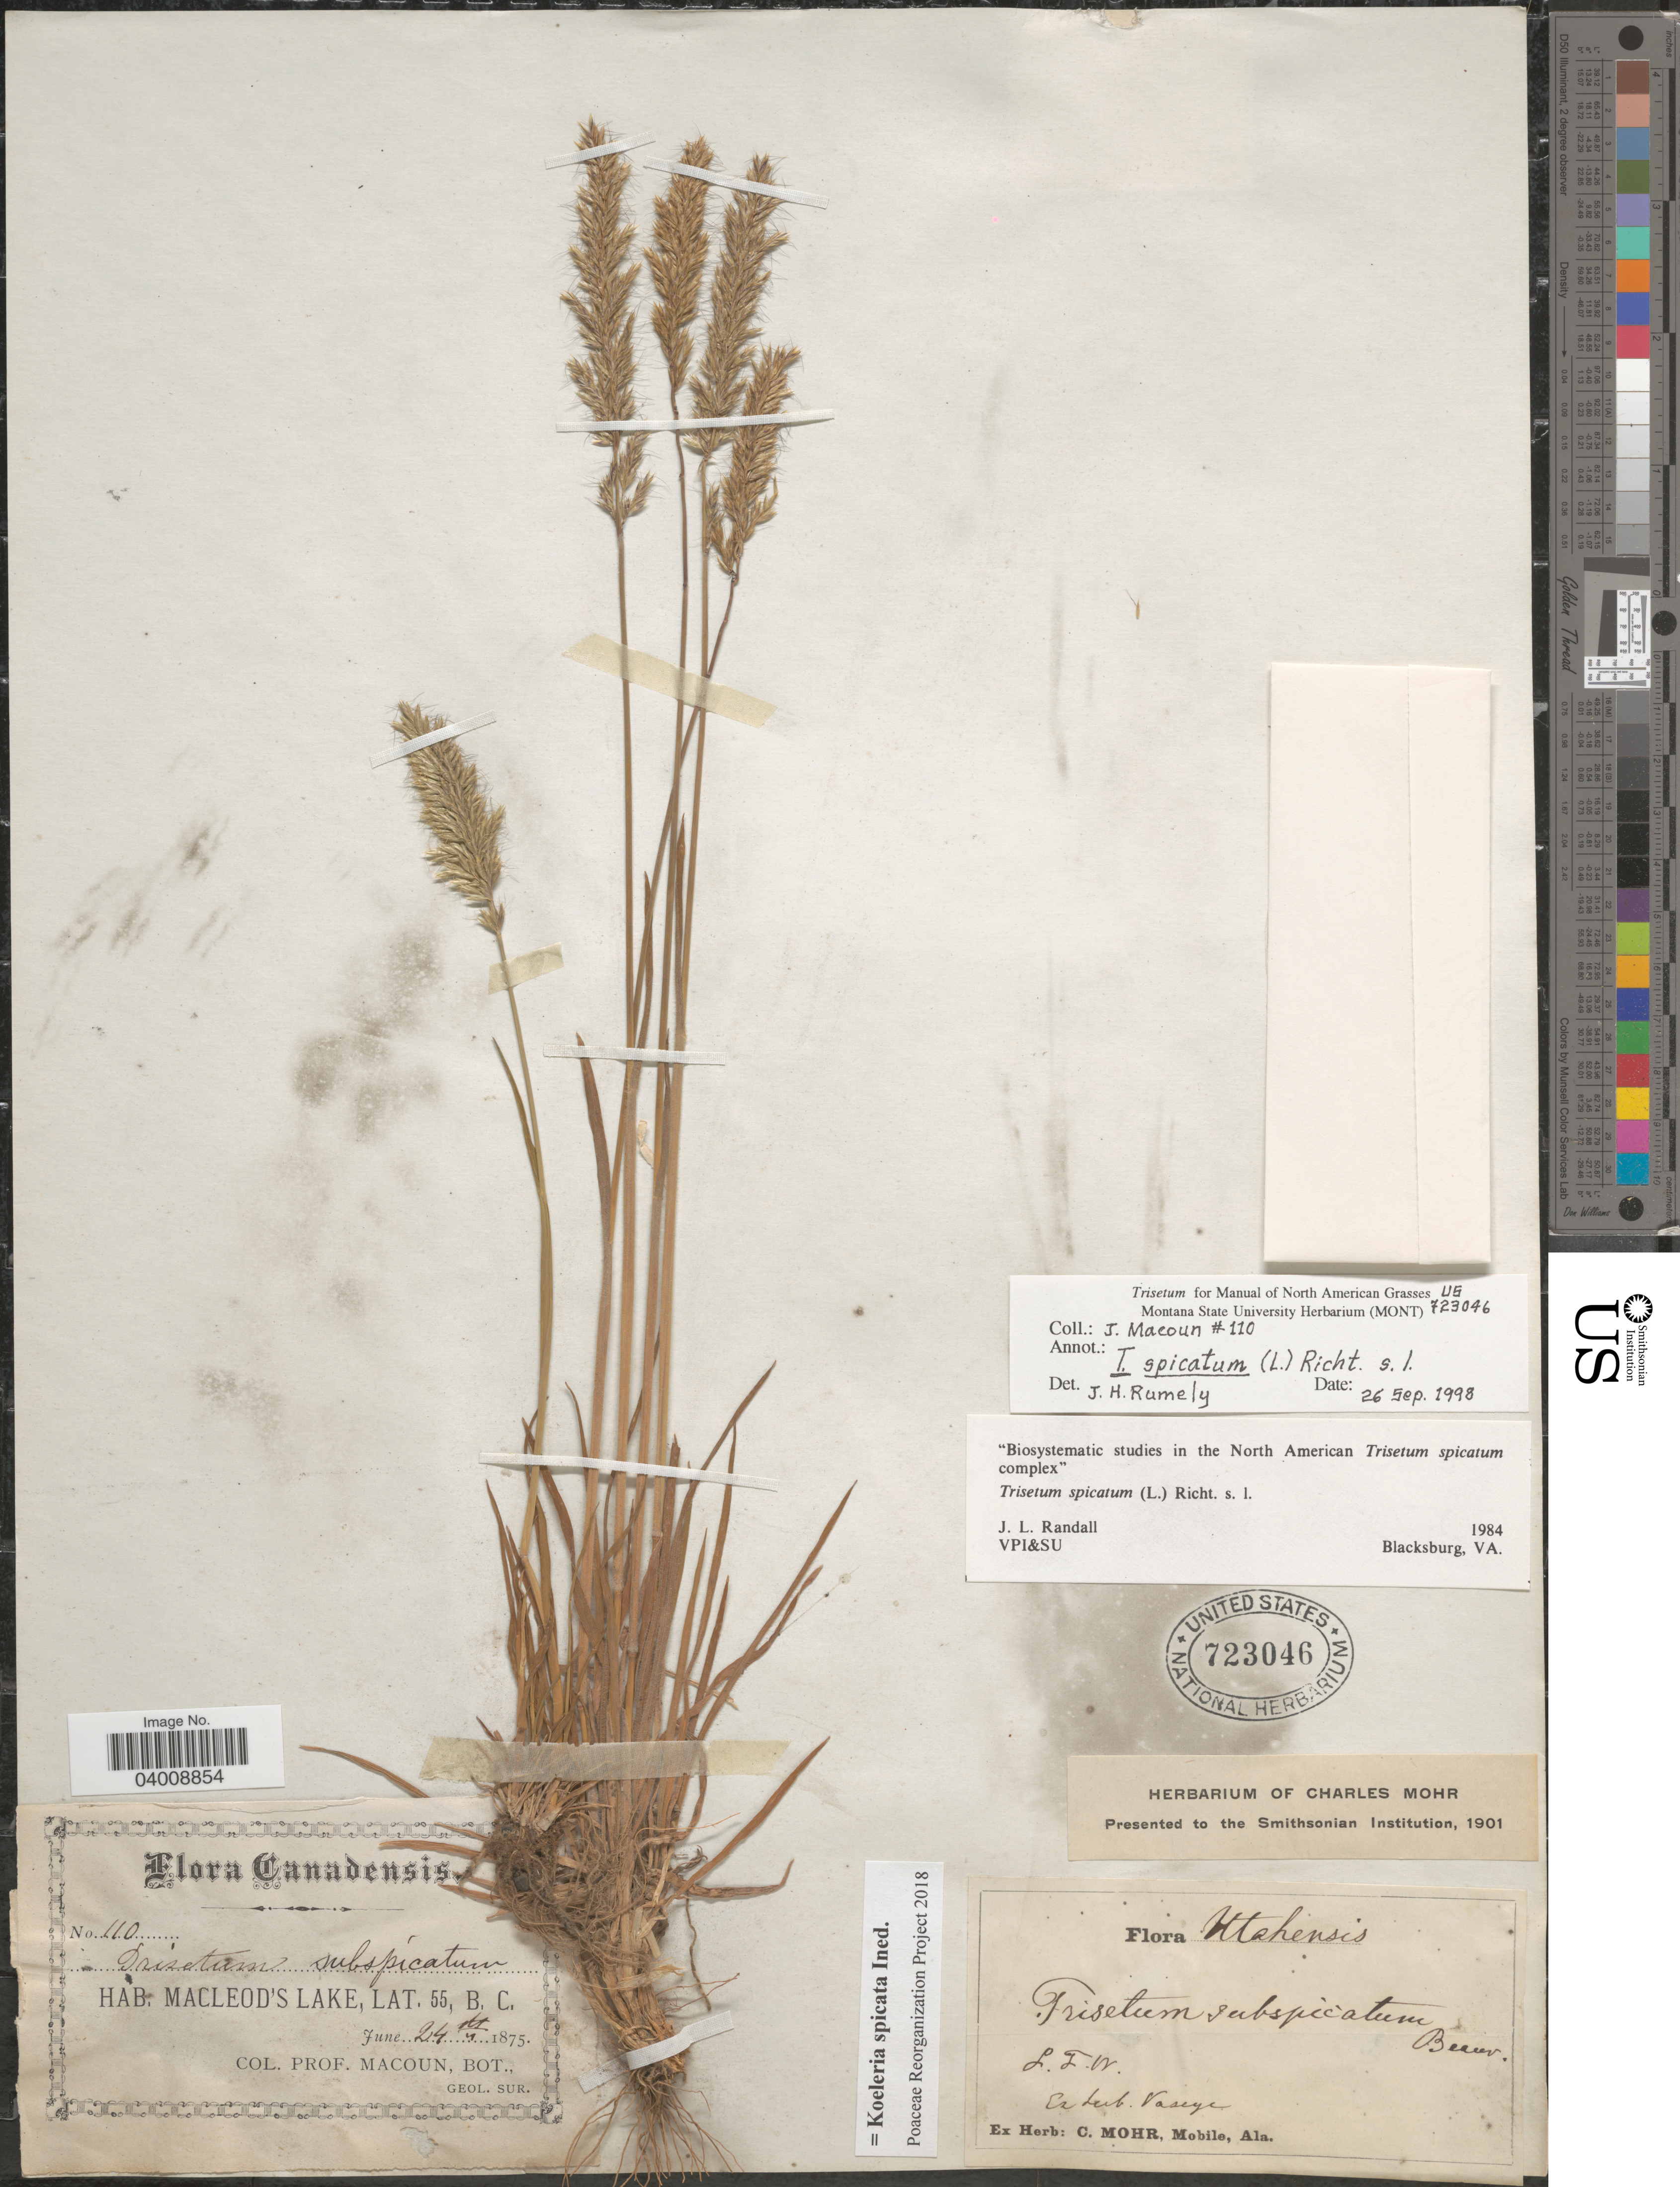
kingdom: Plantae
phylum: Tracheophyta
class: Liliopsida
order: Poales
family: Poaceae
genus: Koeleria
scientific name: Koeleria spicata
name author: (L.) Barberá et al.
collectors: Prof. Macoun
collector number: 110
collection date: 1875-06-24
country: Canada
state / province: British Columbia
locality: Canadensis. Macleod's Lake, B. C. Utahensis.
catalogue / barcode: US 723046